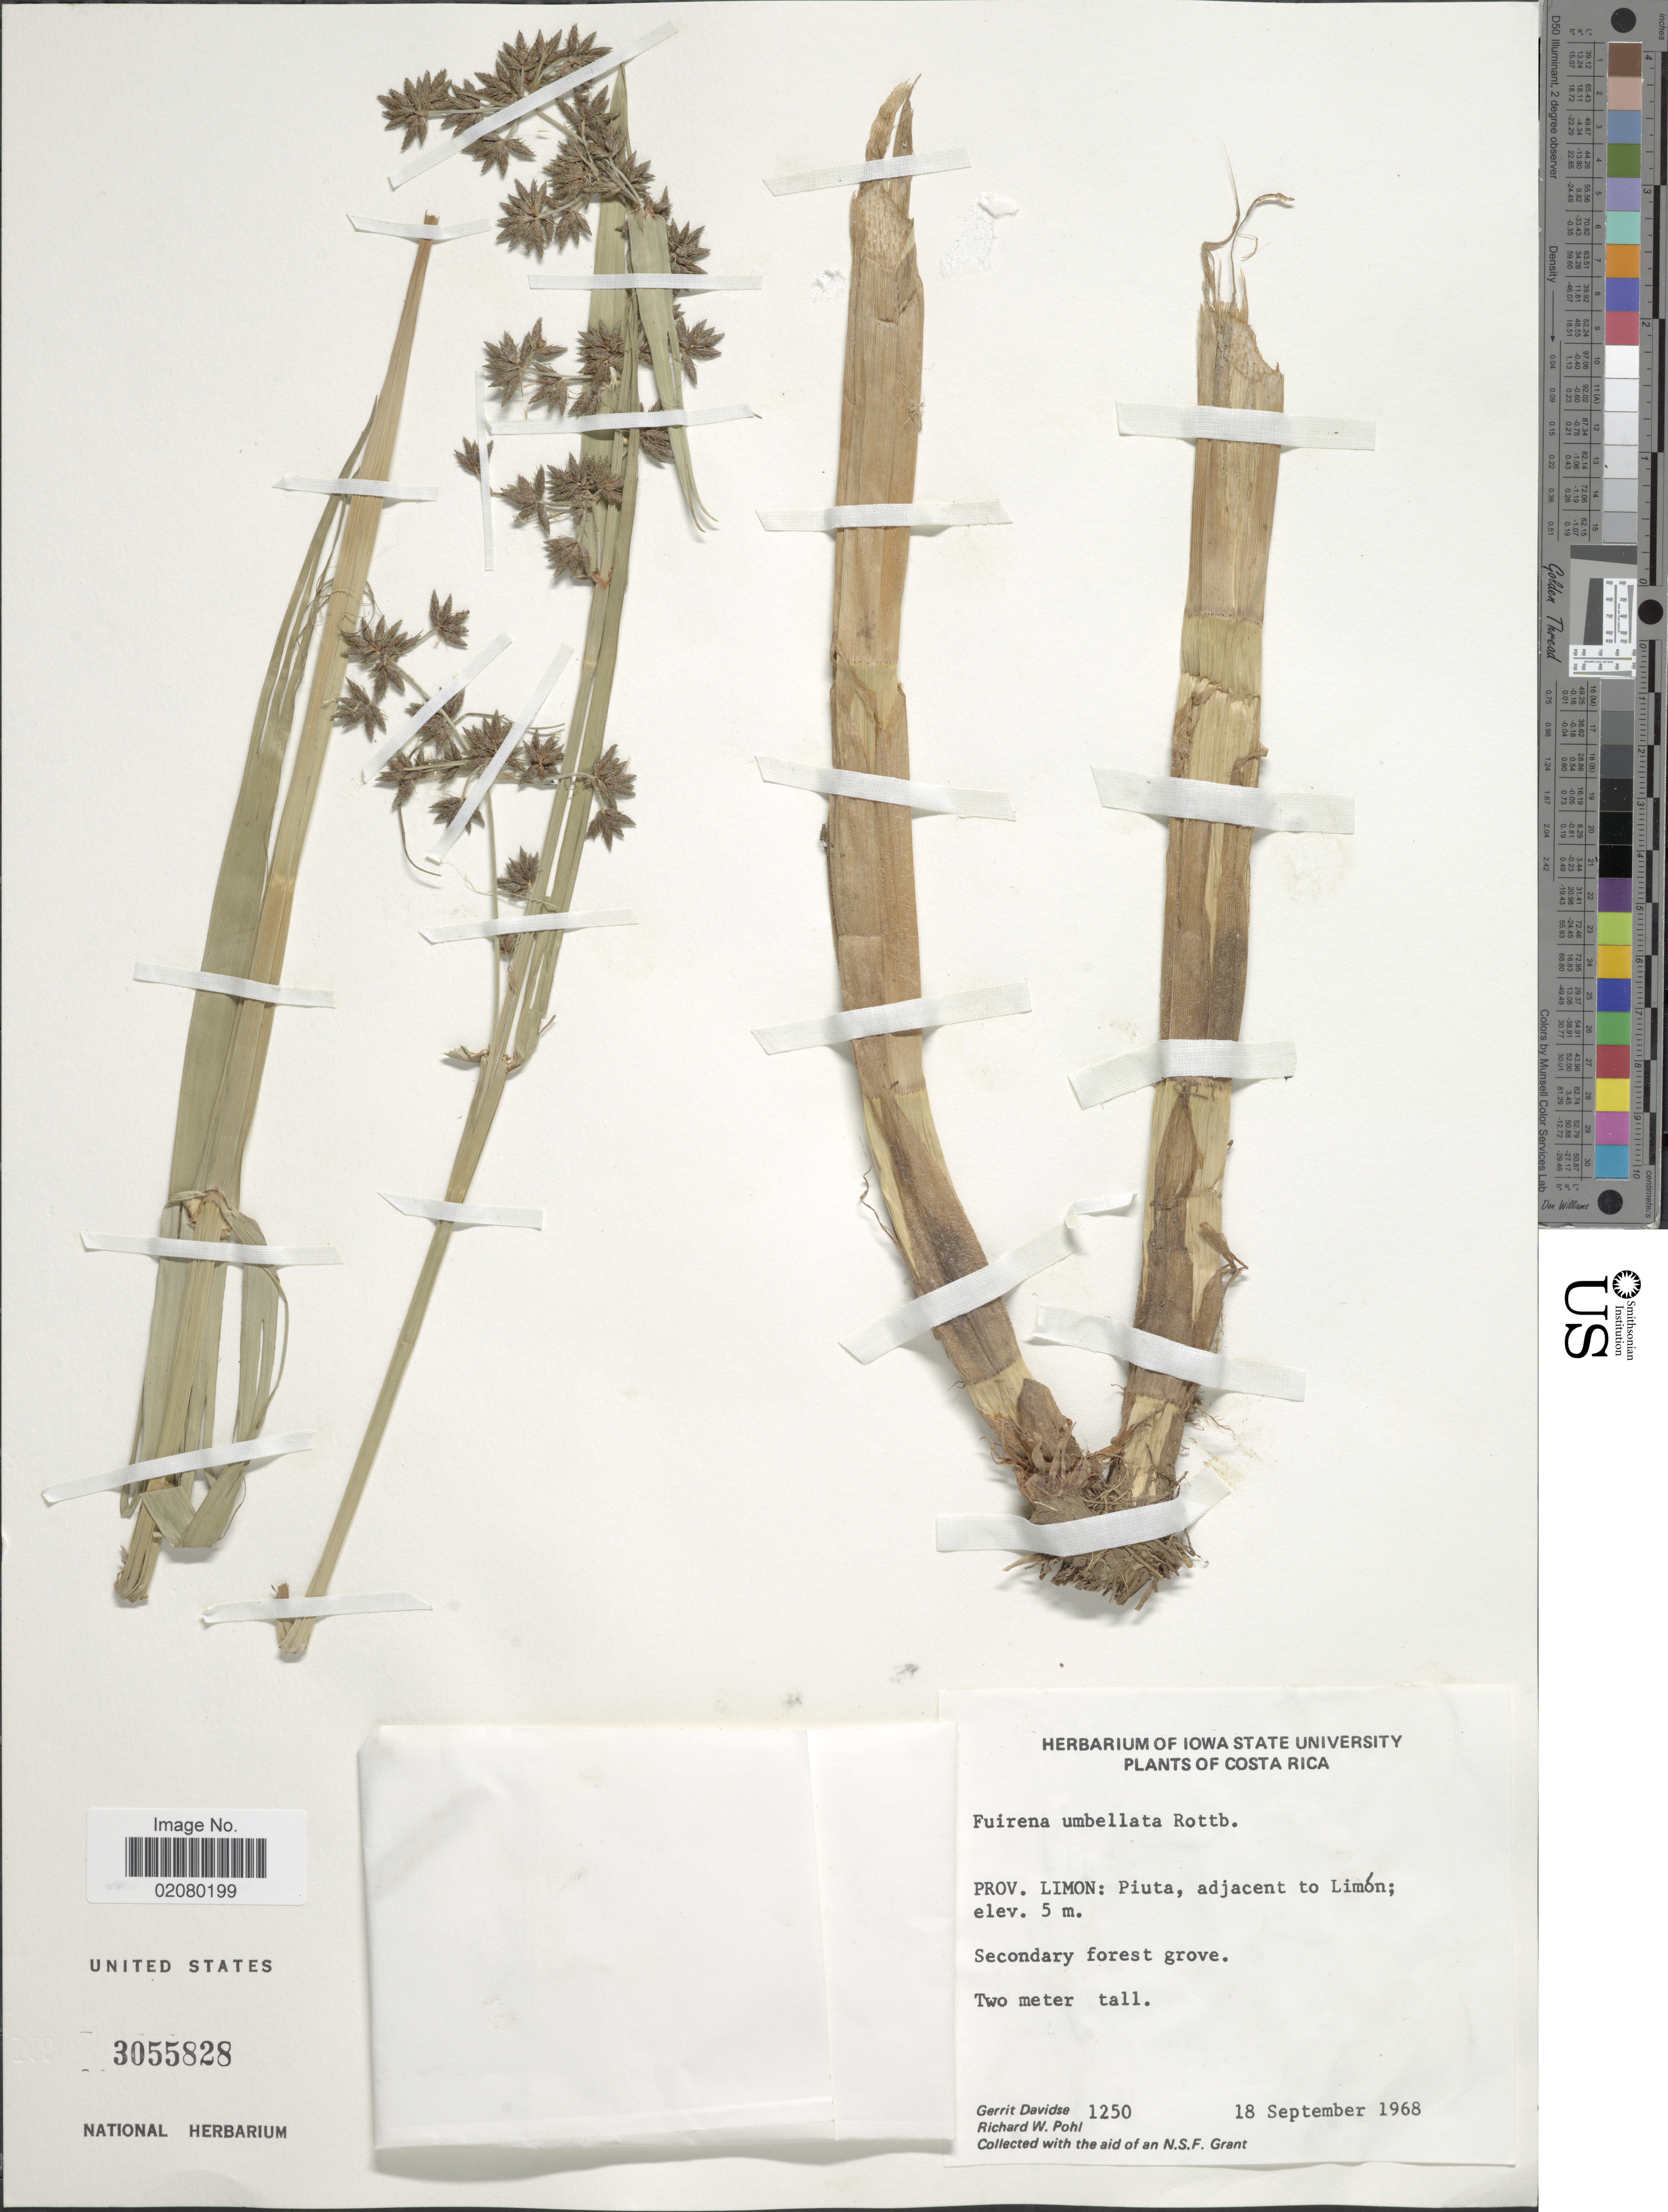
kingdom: Plantae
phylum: Tracheophyta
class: Liliopsida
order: Poales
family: Cyperaceae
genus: Fuirena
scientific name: Fuirena umbellata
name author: Rottb.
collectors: G. Davidse & R. W. Pohl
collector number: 1250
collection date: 1968-09-18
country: Costa Rica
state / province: Limón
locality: Prov. Limon: Piuta, adjacent to Limon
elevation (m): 5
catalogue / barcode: US 3055828